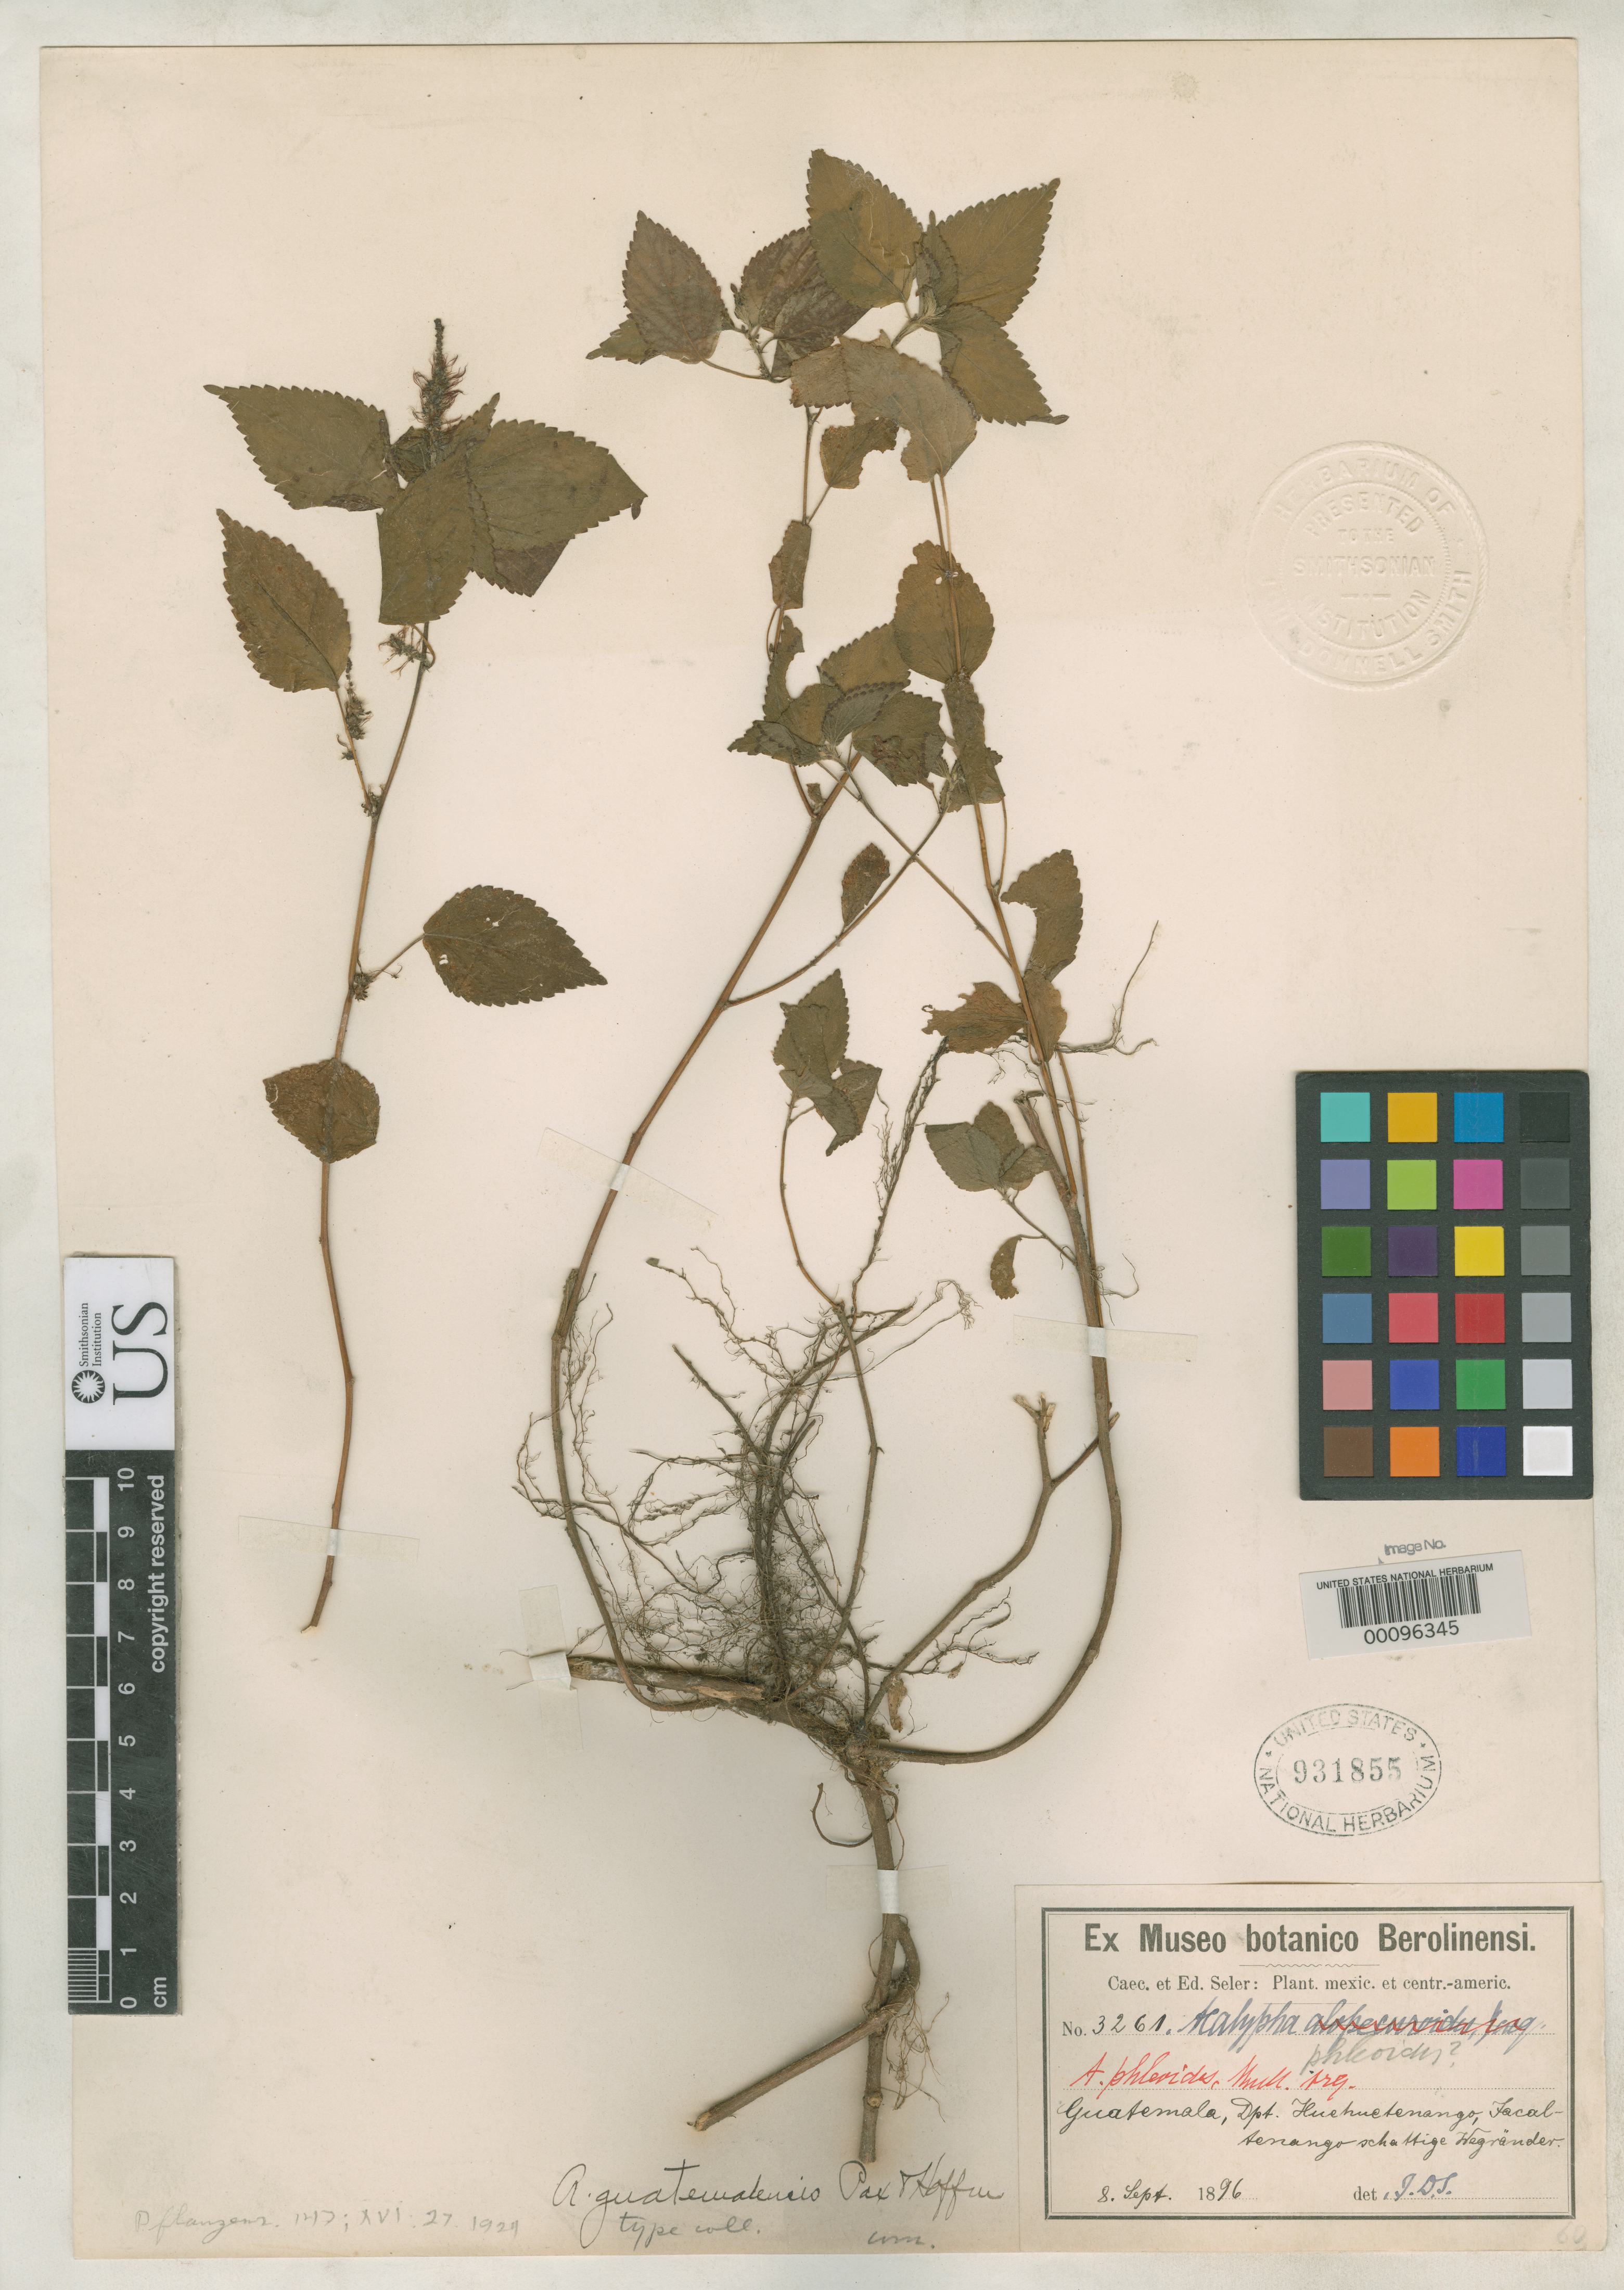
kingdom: Plantae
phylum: Tracheophyta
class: Magnoliopsida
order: Malpighiales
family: Euphorbiaceae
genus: Acalypha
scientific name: Acalypha guatemalensis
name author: Pax & K. Hoffm. in Engl.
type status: Isosyntype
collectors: E. Seler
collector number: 3261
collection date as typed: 08 Sep 1896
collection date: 1896-09-08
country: Guatemala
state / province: Huehuetenango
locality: Jacaltenango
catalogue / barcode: US 931855